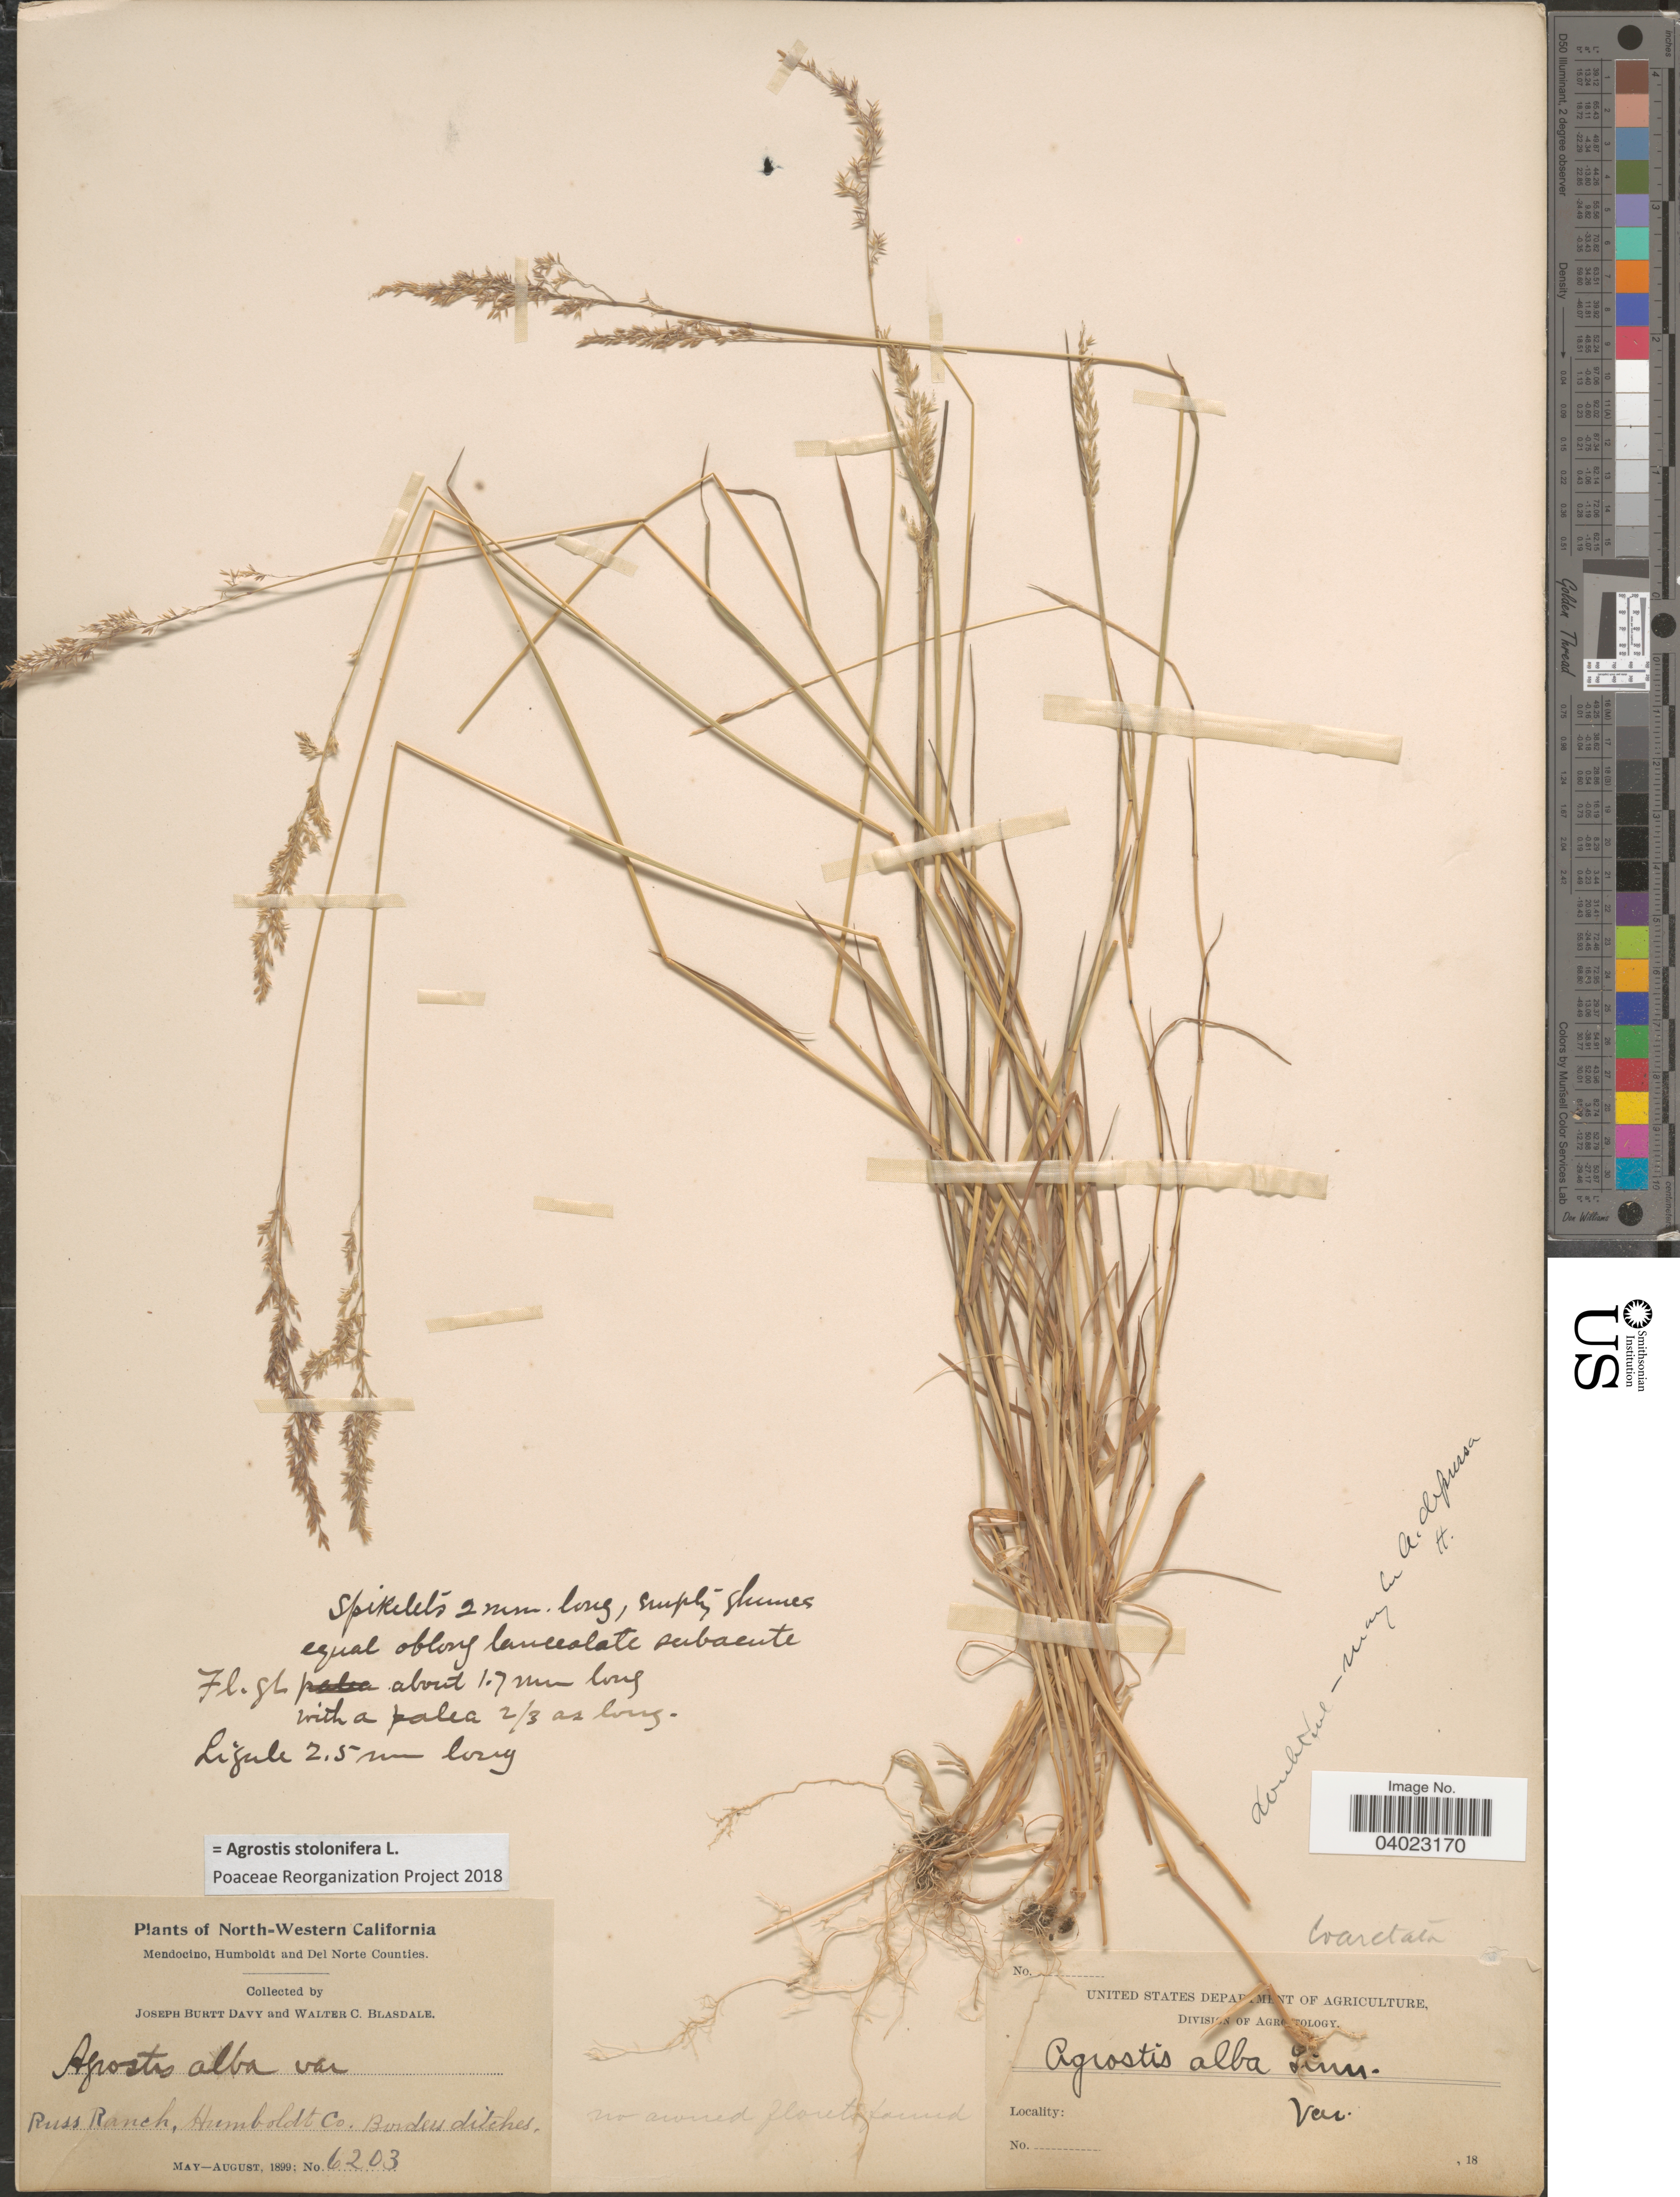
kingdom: Plantae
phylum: Tracheophyta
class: Liliopsida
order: Poales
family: Poaceae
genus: Agrostis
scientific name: Agrostis stolonifera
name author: L.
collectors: J. Burtt Davy & W. Blasdale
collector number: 6203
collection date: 1899-05/1899-08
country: United States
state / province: California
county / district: Humboldt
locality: North-Western California. Russ Ranch, Humboldt Co. Borders ditches.